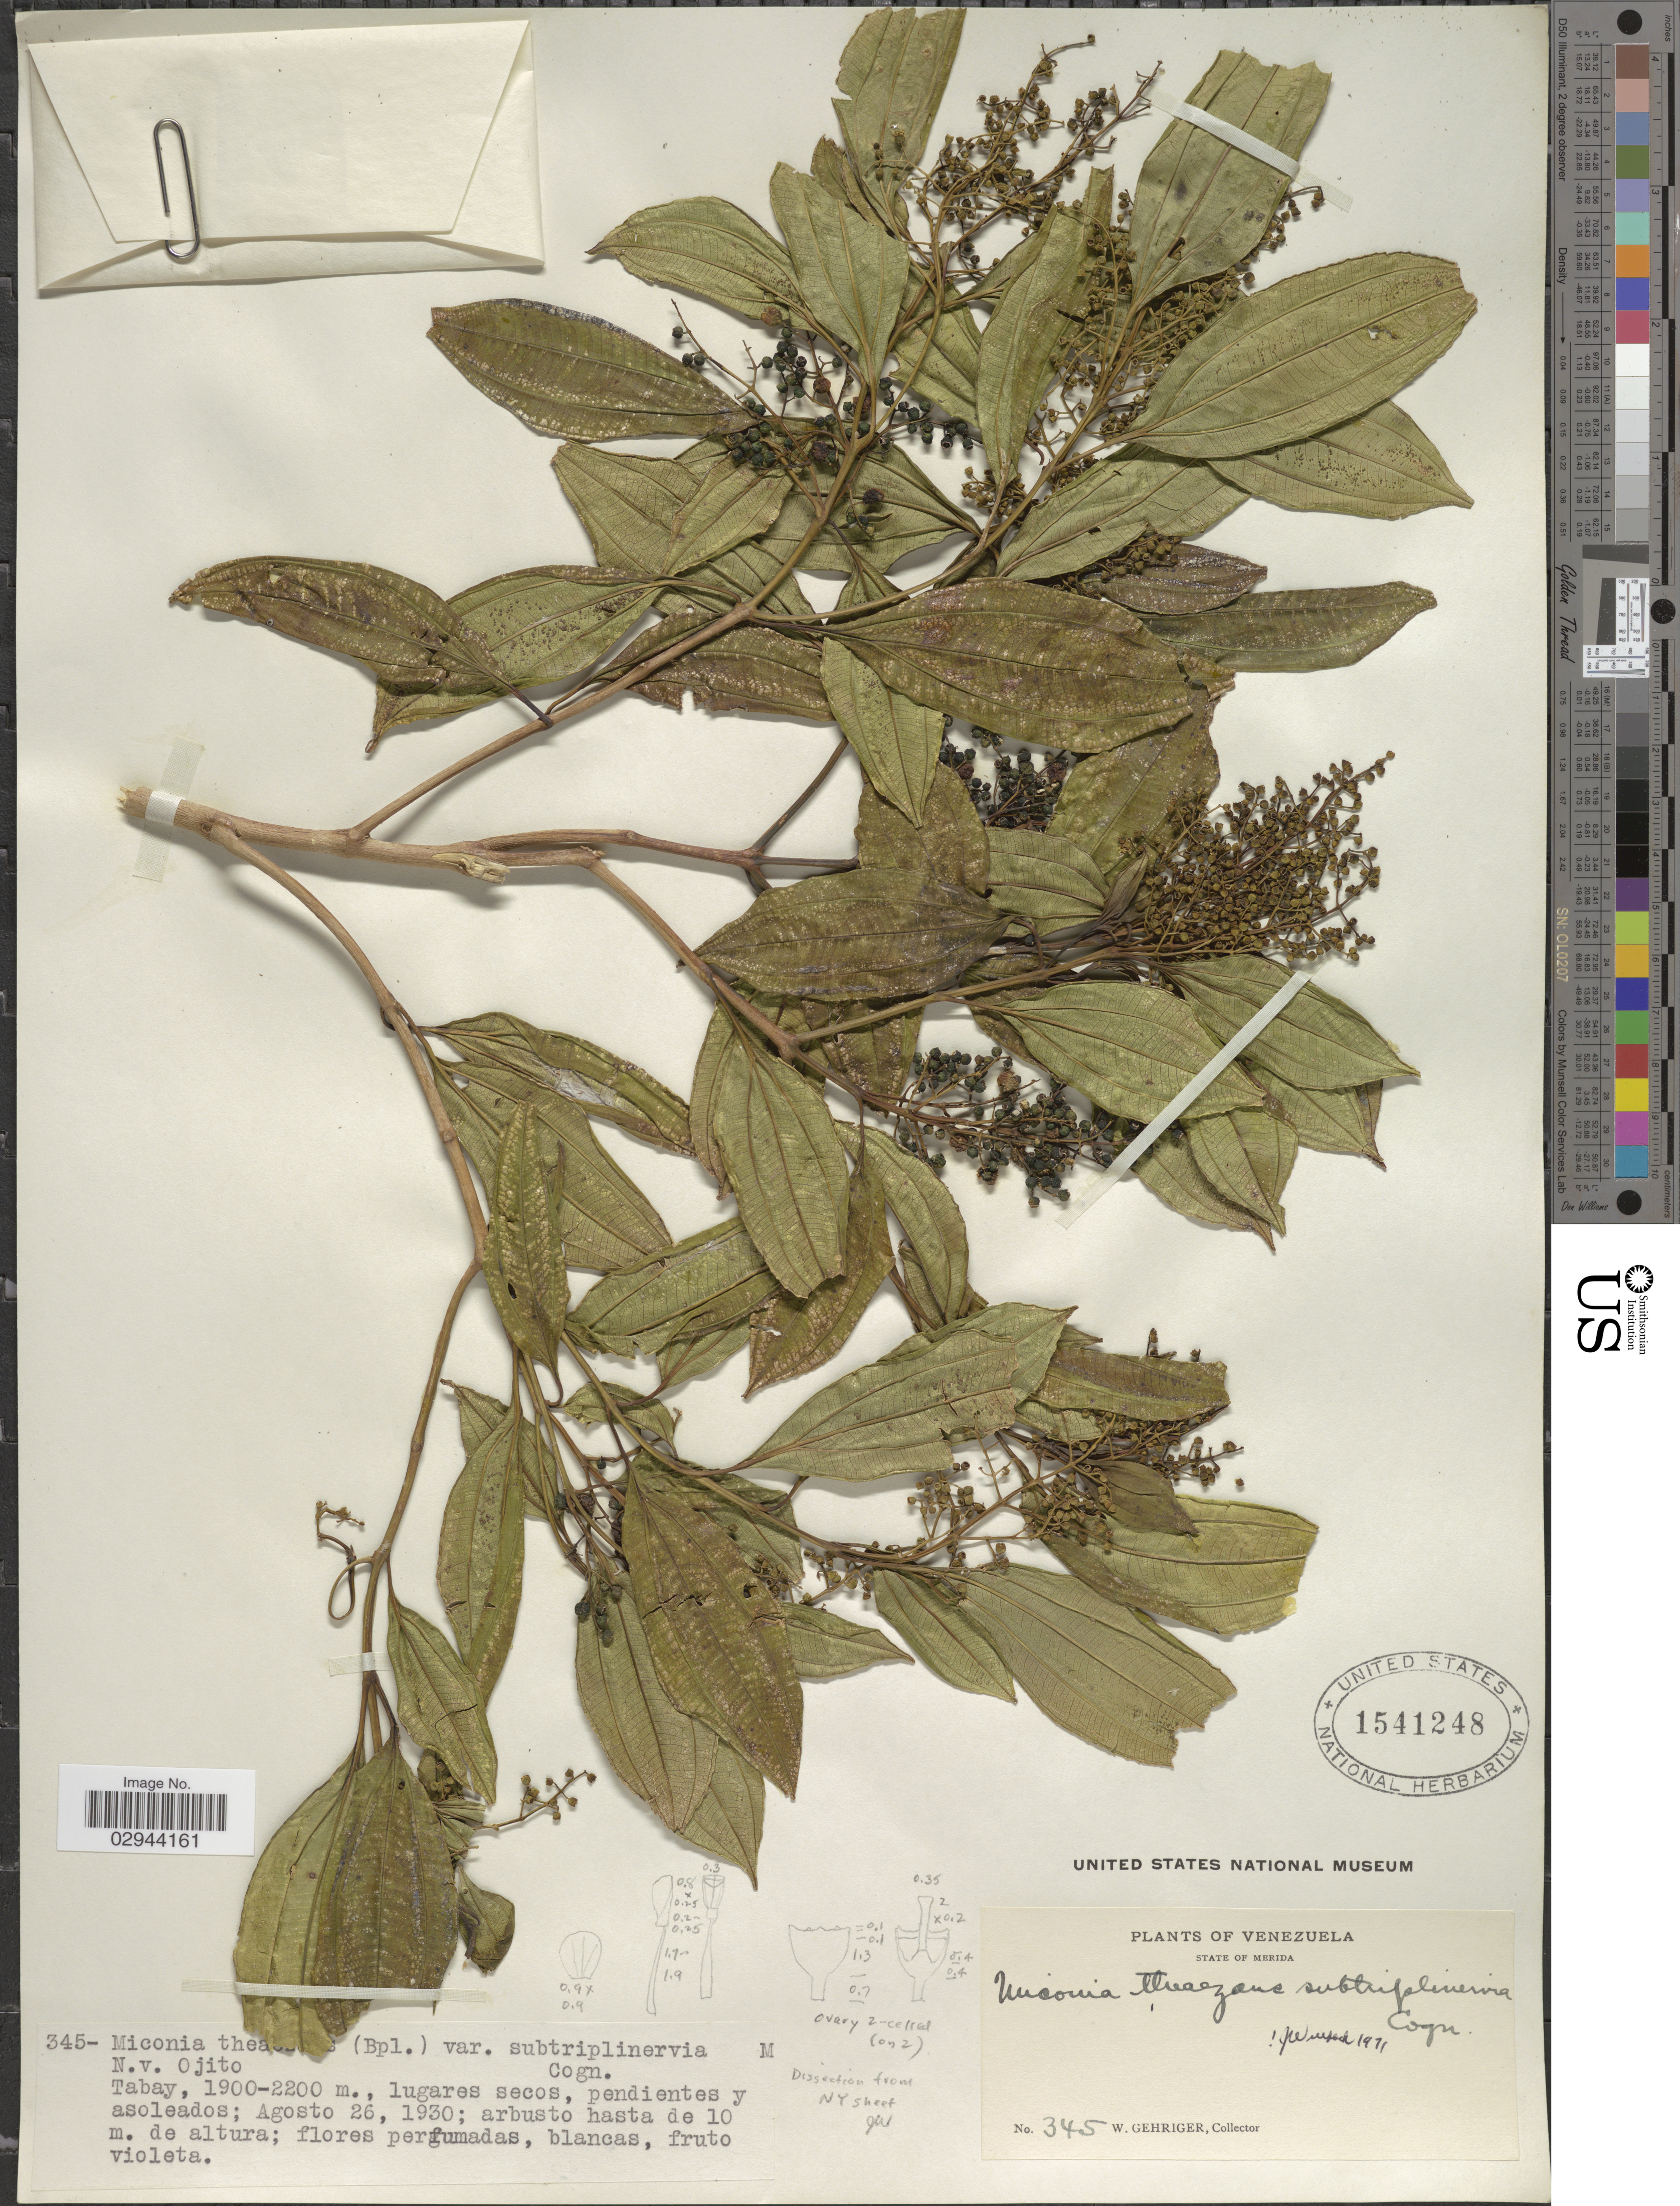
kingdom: Plantae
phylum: Tracheophyta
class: Magnoliopsida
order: Myrtales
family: Melastomataceae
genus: Miconia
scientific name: Miconia theizans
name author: (Bonpl.) Cogn.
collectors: W. Gehriger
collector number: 345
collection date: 1930-08-26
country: Venezuela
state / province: Mérida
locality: Tabay.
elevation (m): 1900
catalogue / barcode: US 1541248